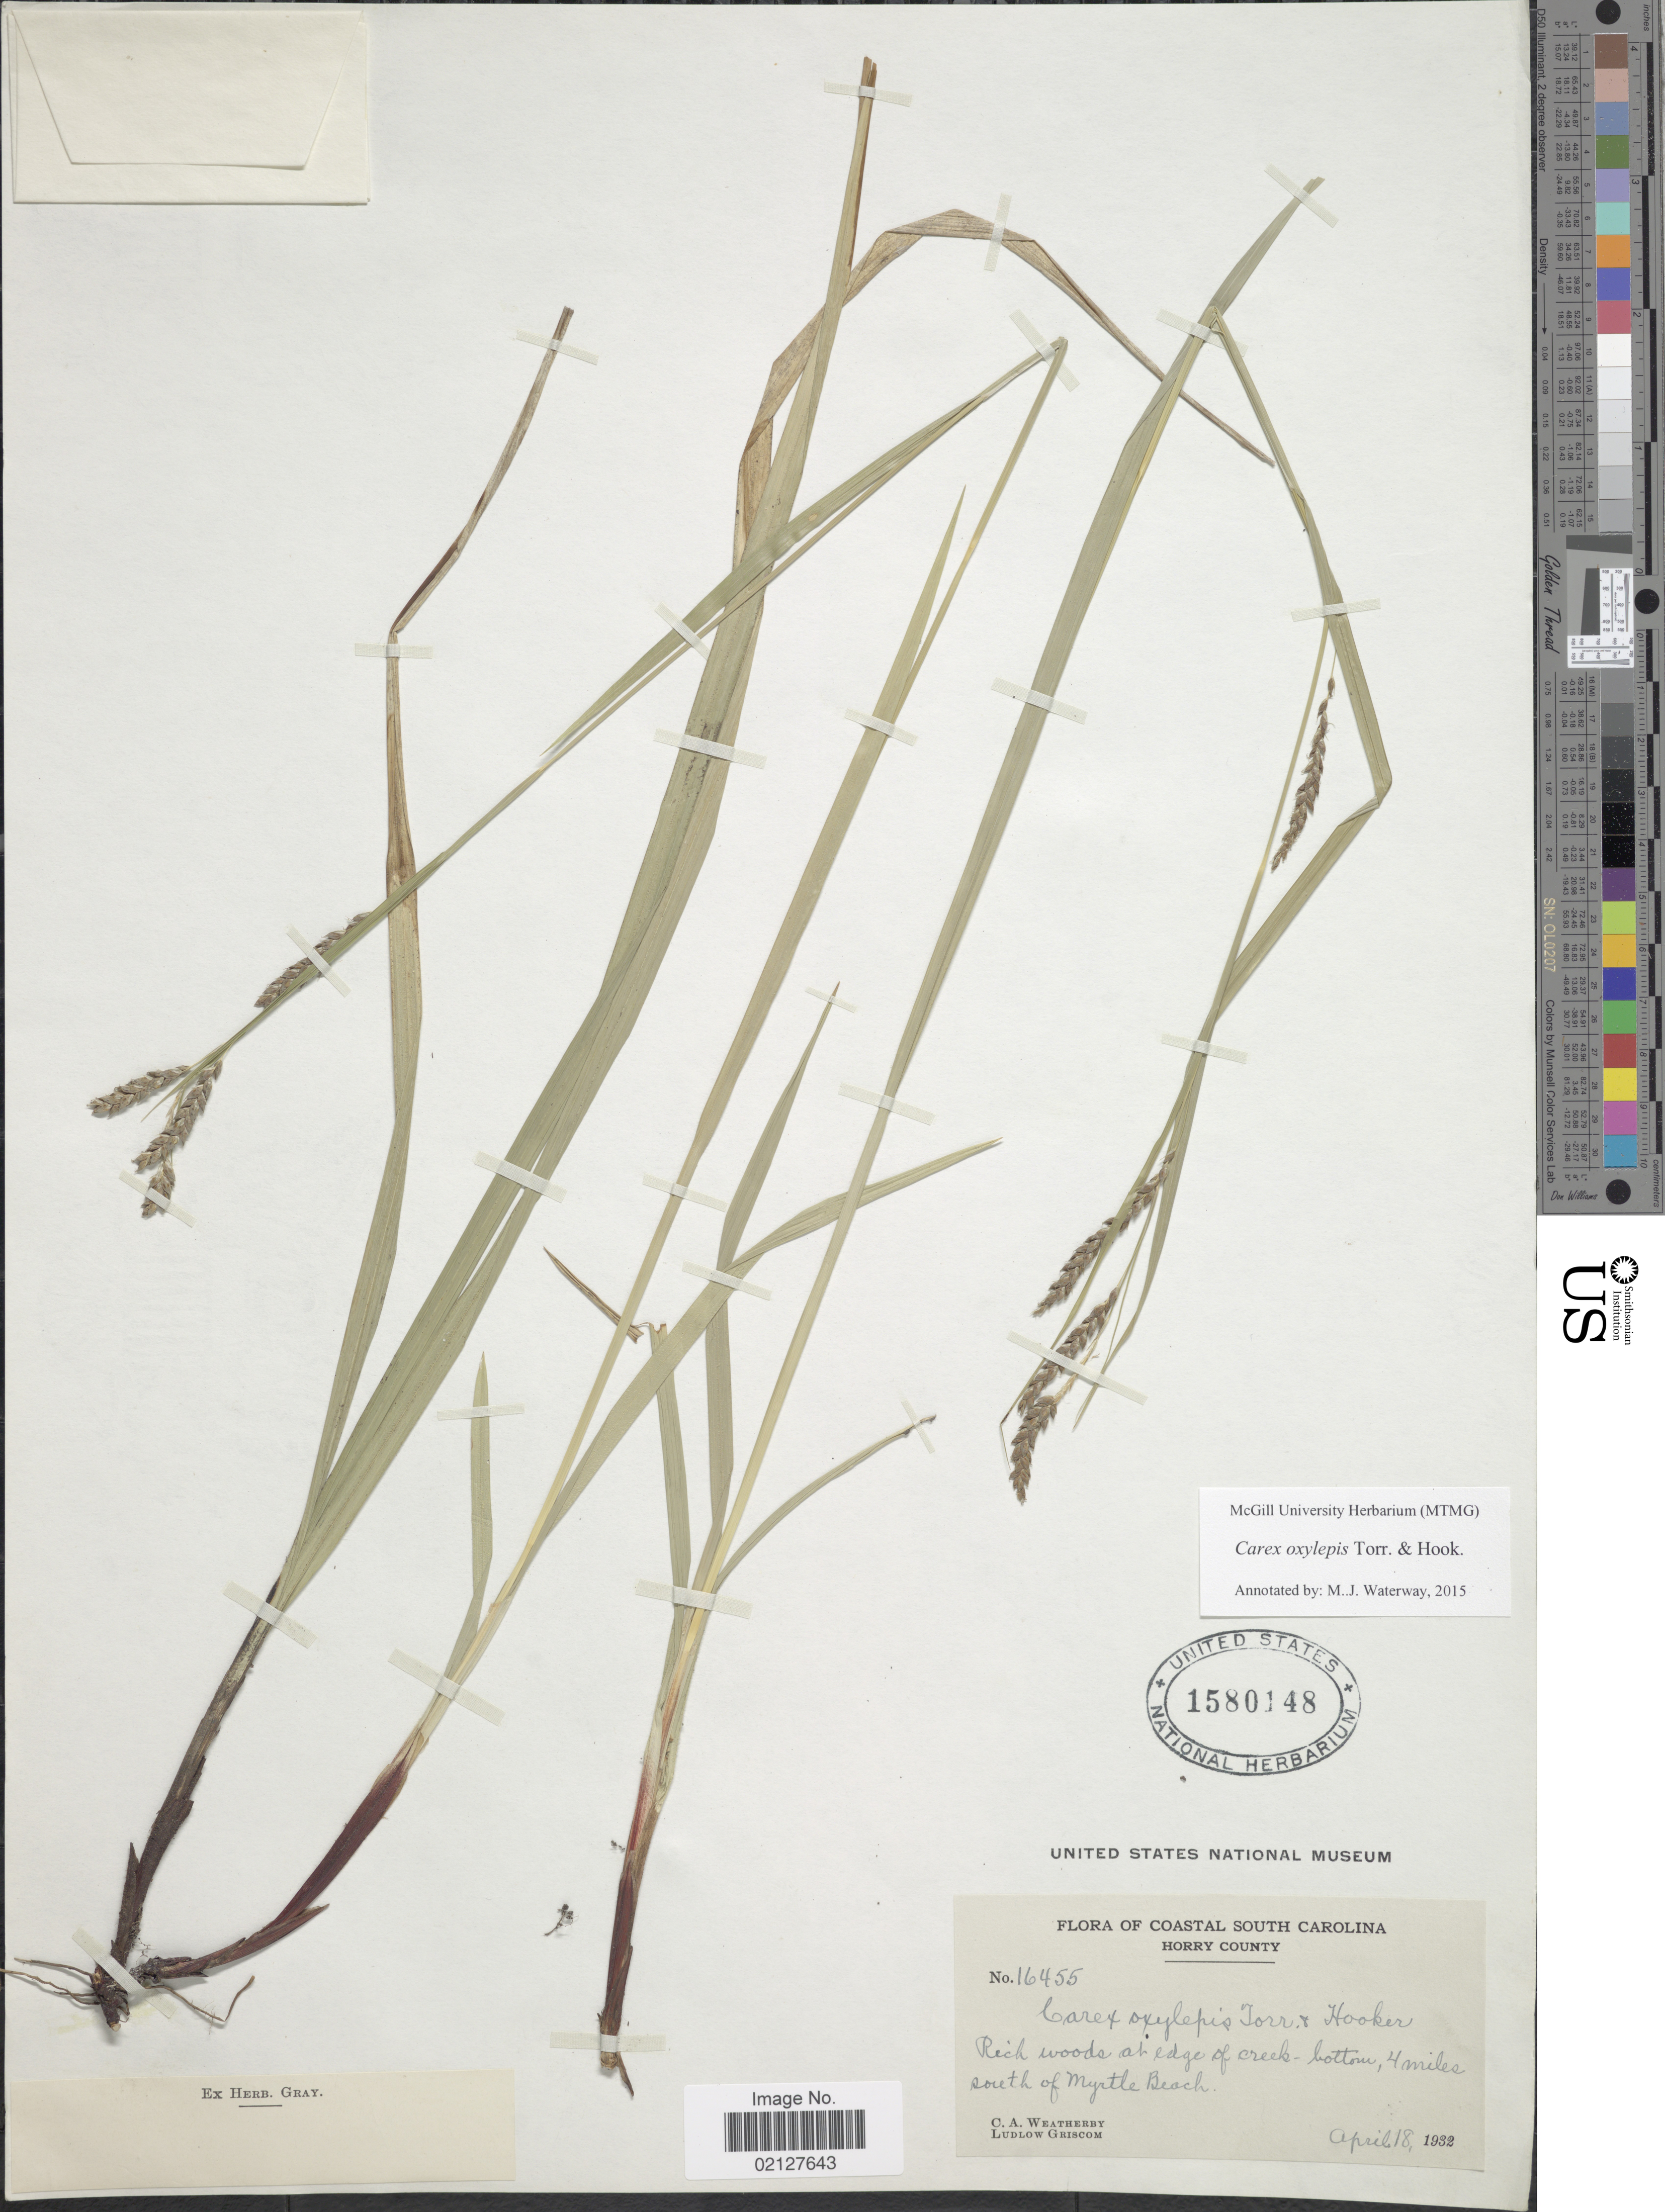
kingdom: Plantae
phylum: Tracheophyta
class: Liliopsida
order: Poales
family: Cyperaceae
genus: Carex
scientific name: Carex oxylepis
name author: Torr. & Hook.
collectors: C. A. Weatherby & L. Griscom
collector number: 16455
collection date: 1932-04-18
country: United States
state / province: South Carolina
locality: Horry County. 4 miles south of Myrtle Beach.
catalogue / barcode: US 1580148